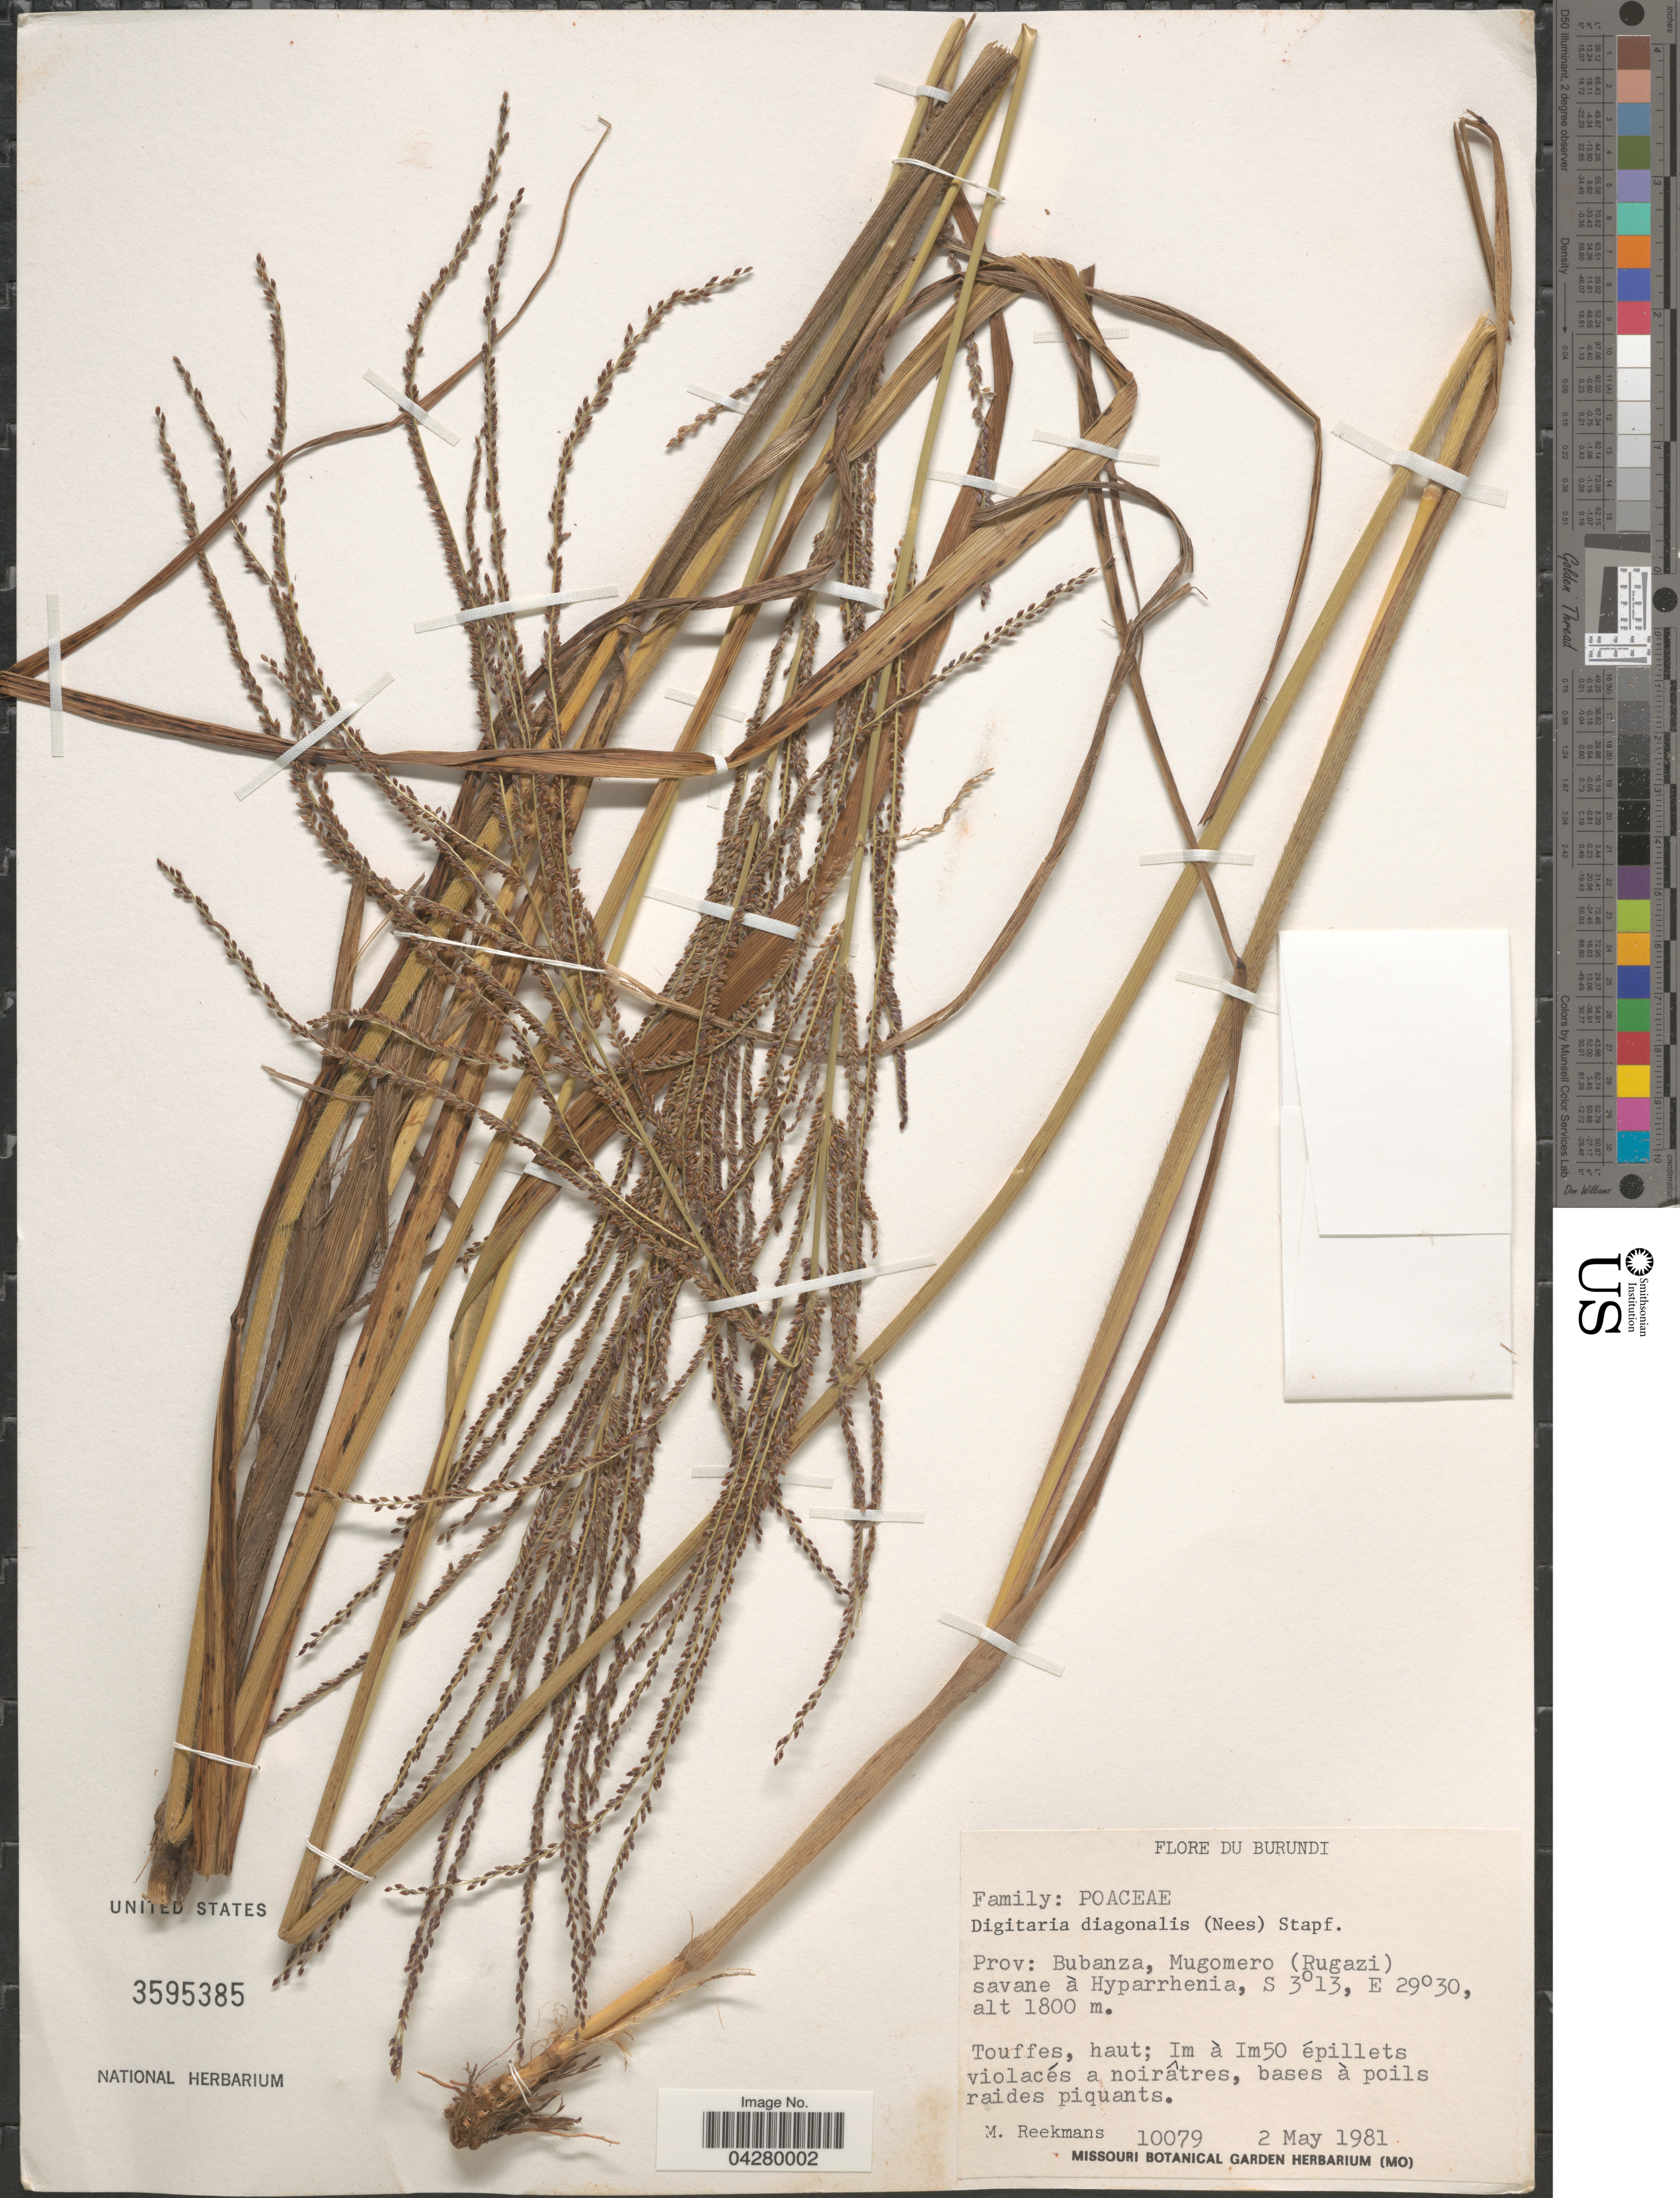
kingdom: Plantae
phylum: Tracheophyta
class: Liliopsida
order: Poales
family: Poaceae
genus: Digitaria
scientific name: Digitaria diagonalis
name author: (Nees) Stapf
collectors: M. Reekmans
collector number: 10079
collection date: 1981-05-02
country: Burundi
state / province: Bubanza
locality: Mugomero (Rugazi) savane à Hyparrhenia.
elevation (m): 1800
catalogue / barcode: US 3595385